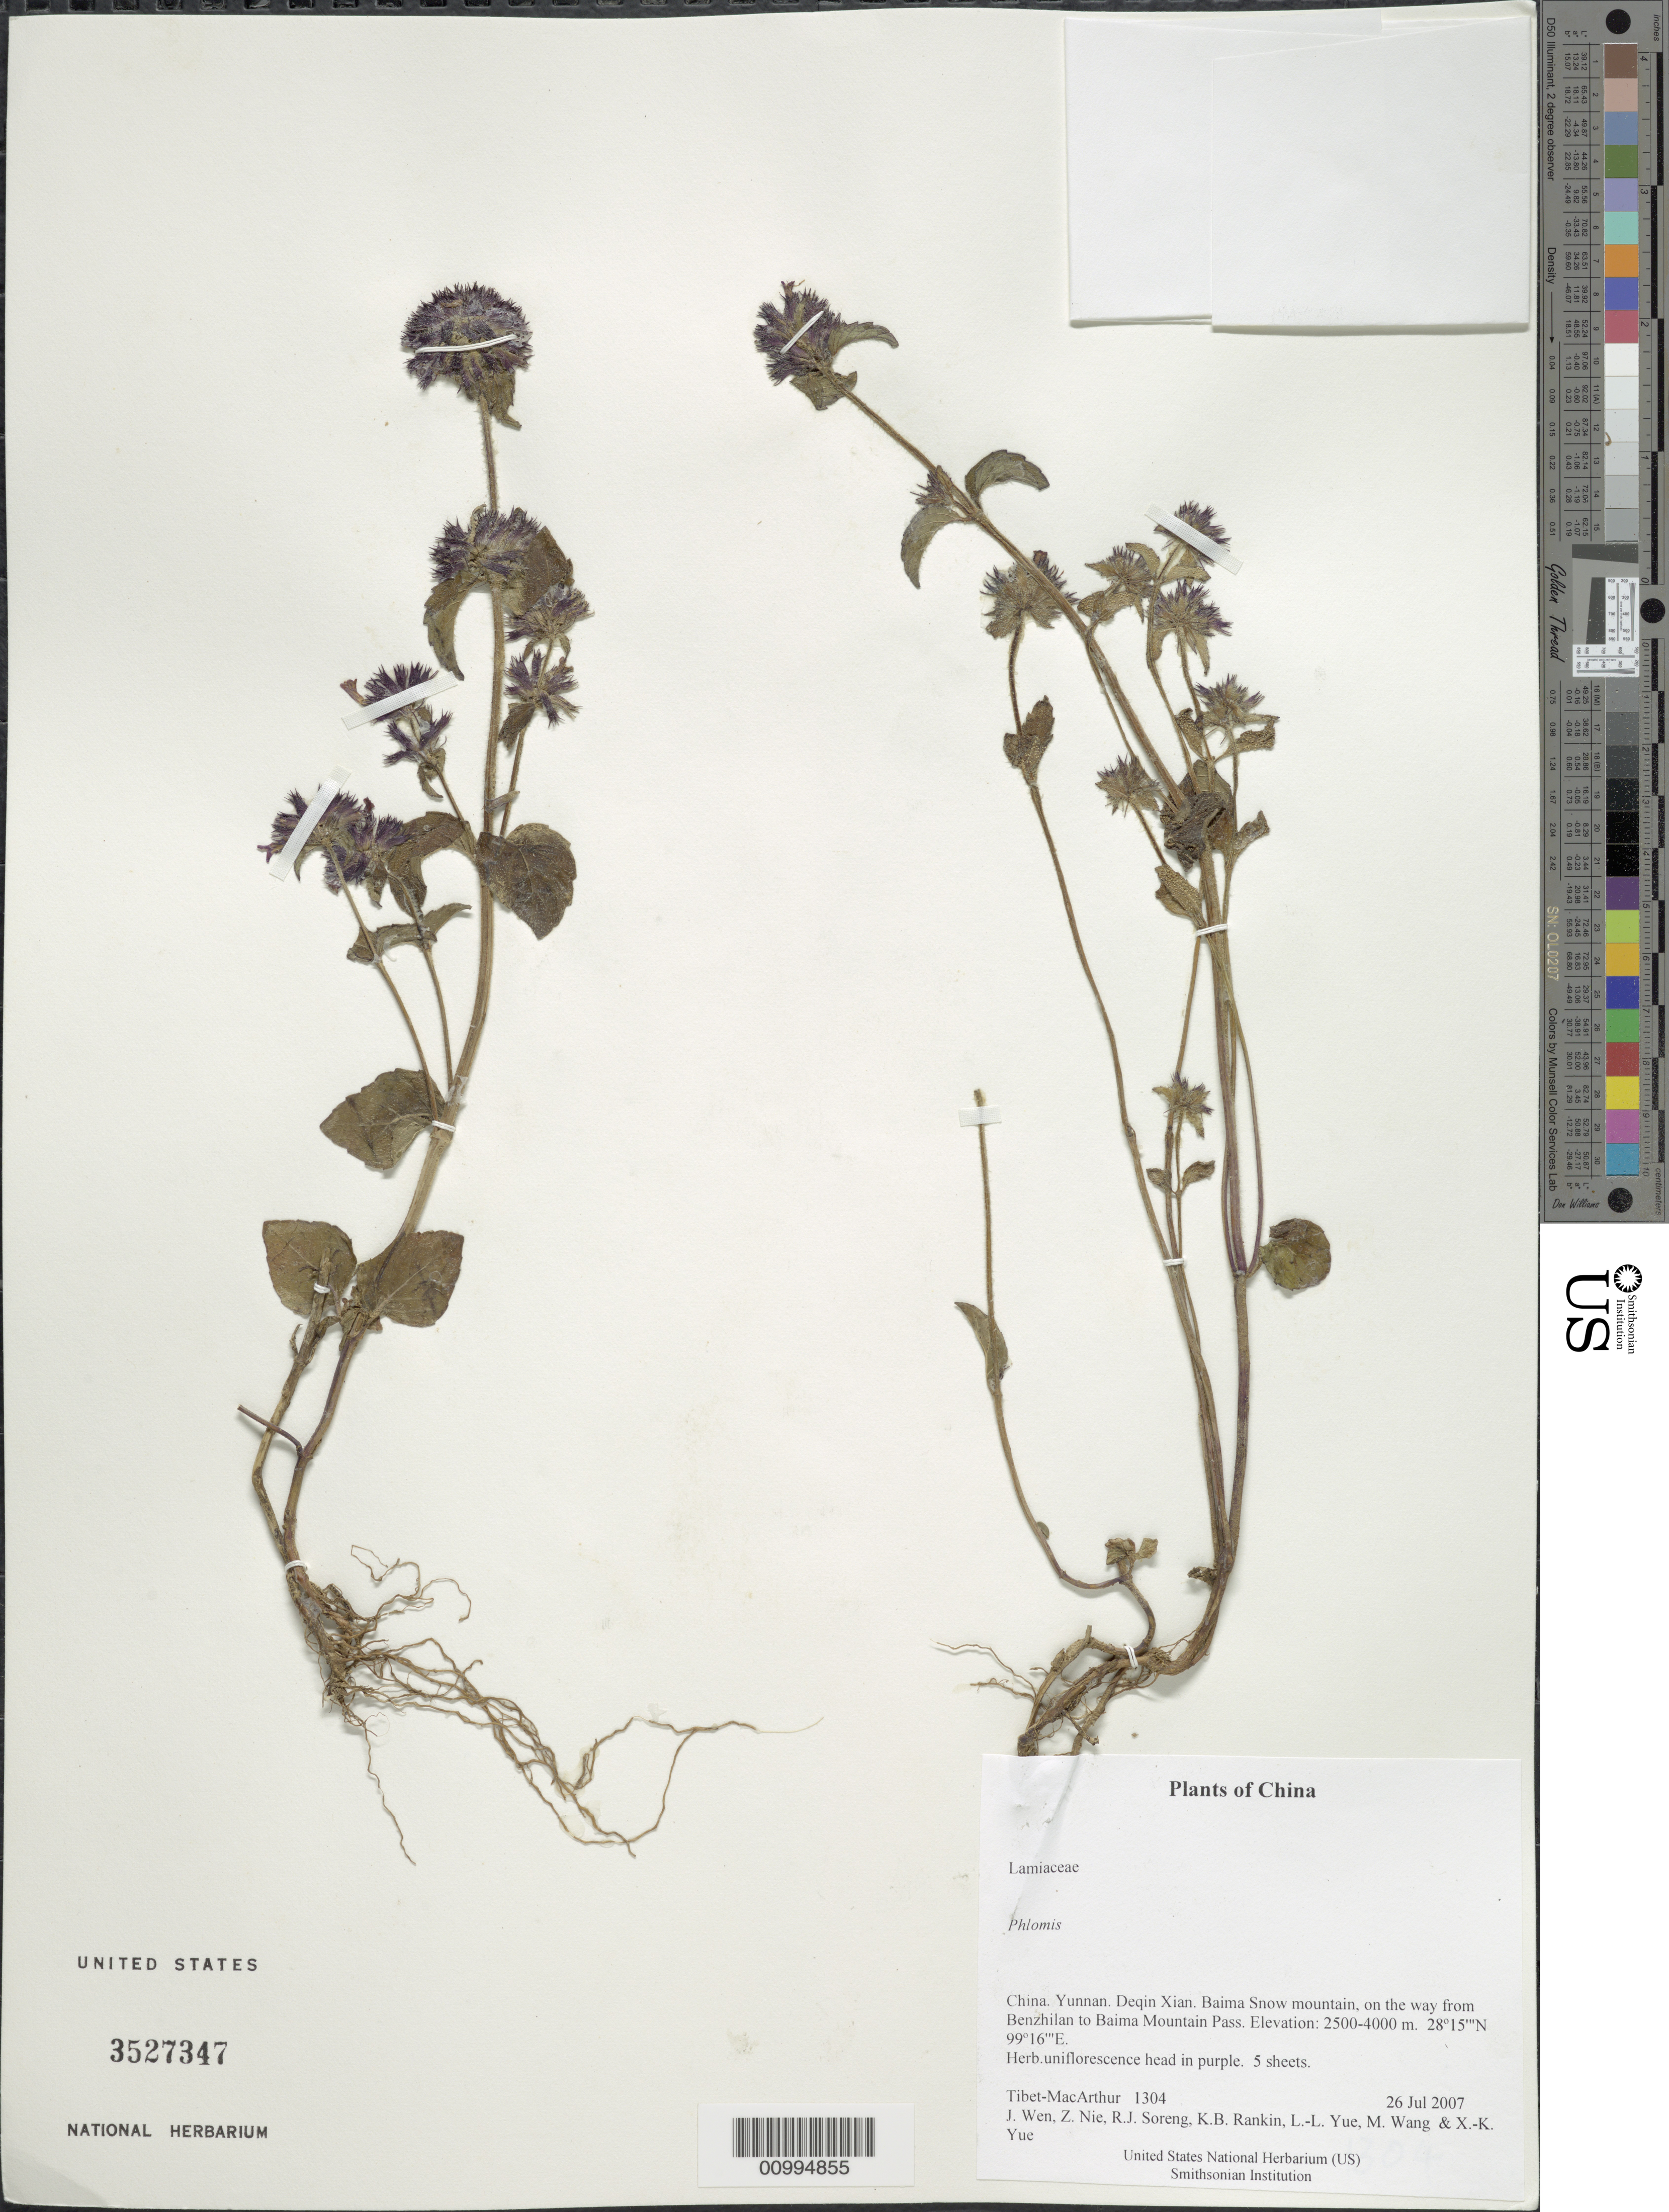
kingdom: Plantae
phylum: Tracheophyta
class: Magnoliopsida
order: Lamiales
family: Lamiaceae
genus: Phlomis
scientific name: Phlomis sp.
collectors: Tibet-MacArthur, J. Wen, Z. Nie, R. J. Soreng, K. Rankin, L. Yue, M. Wang & X. Yue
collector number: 1304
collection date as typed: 26 Jul 2007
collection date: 2007-07-26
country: China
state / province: Yunnan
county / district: Deqin Xian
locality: Baima Snow mountain, on the way from Benzhilan to Baima Mountain Pass.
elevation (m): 2500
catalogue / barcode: US 3527347